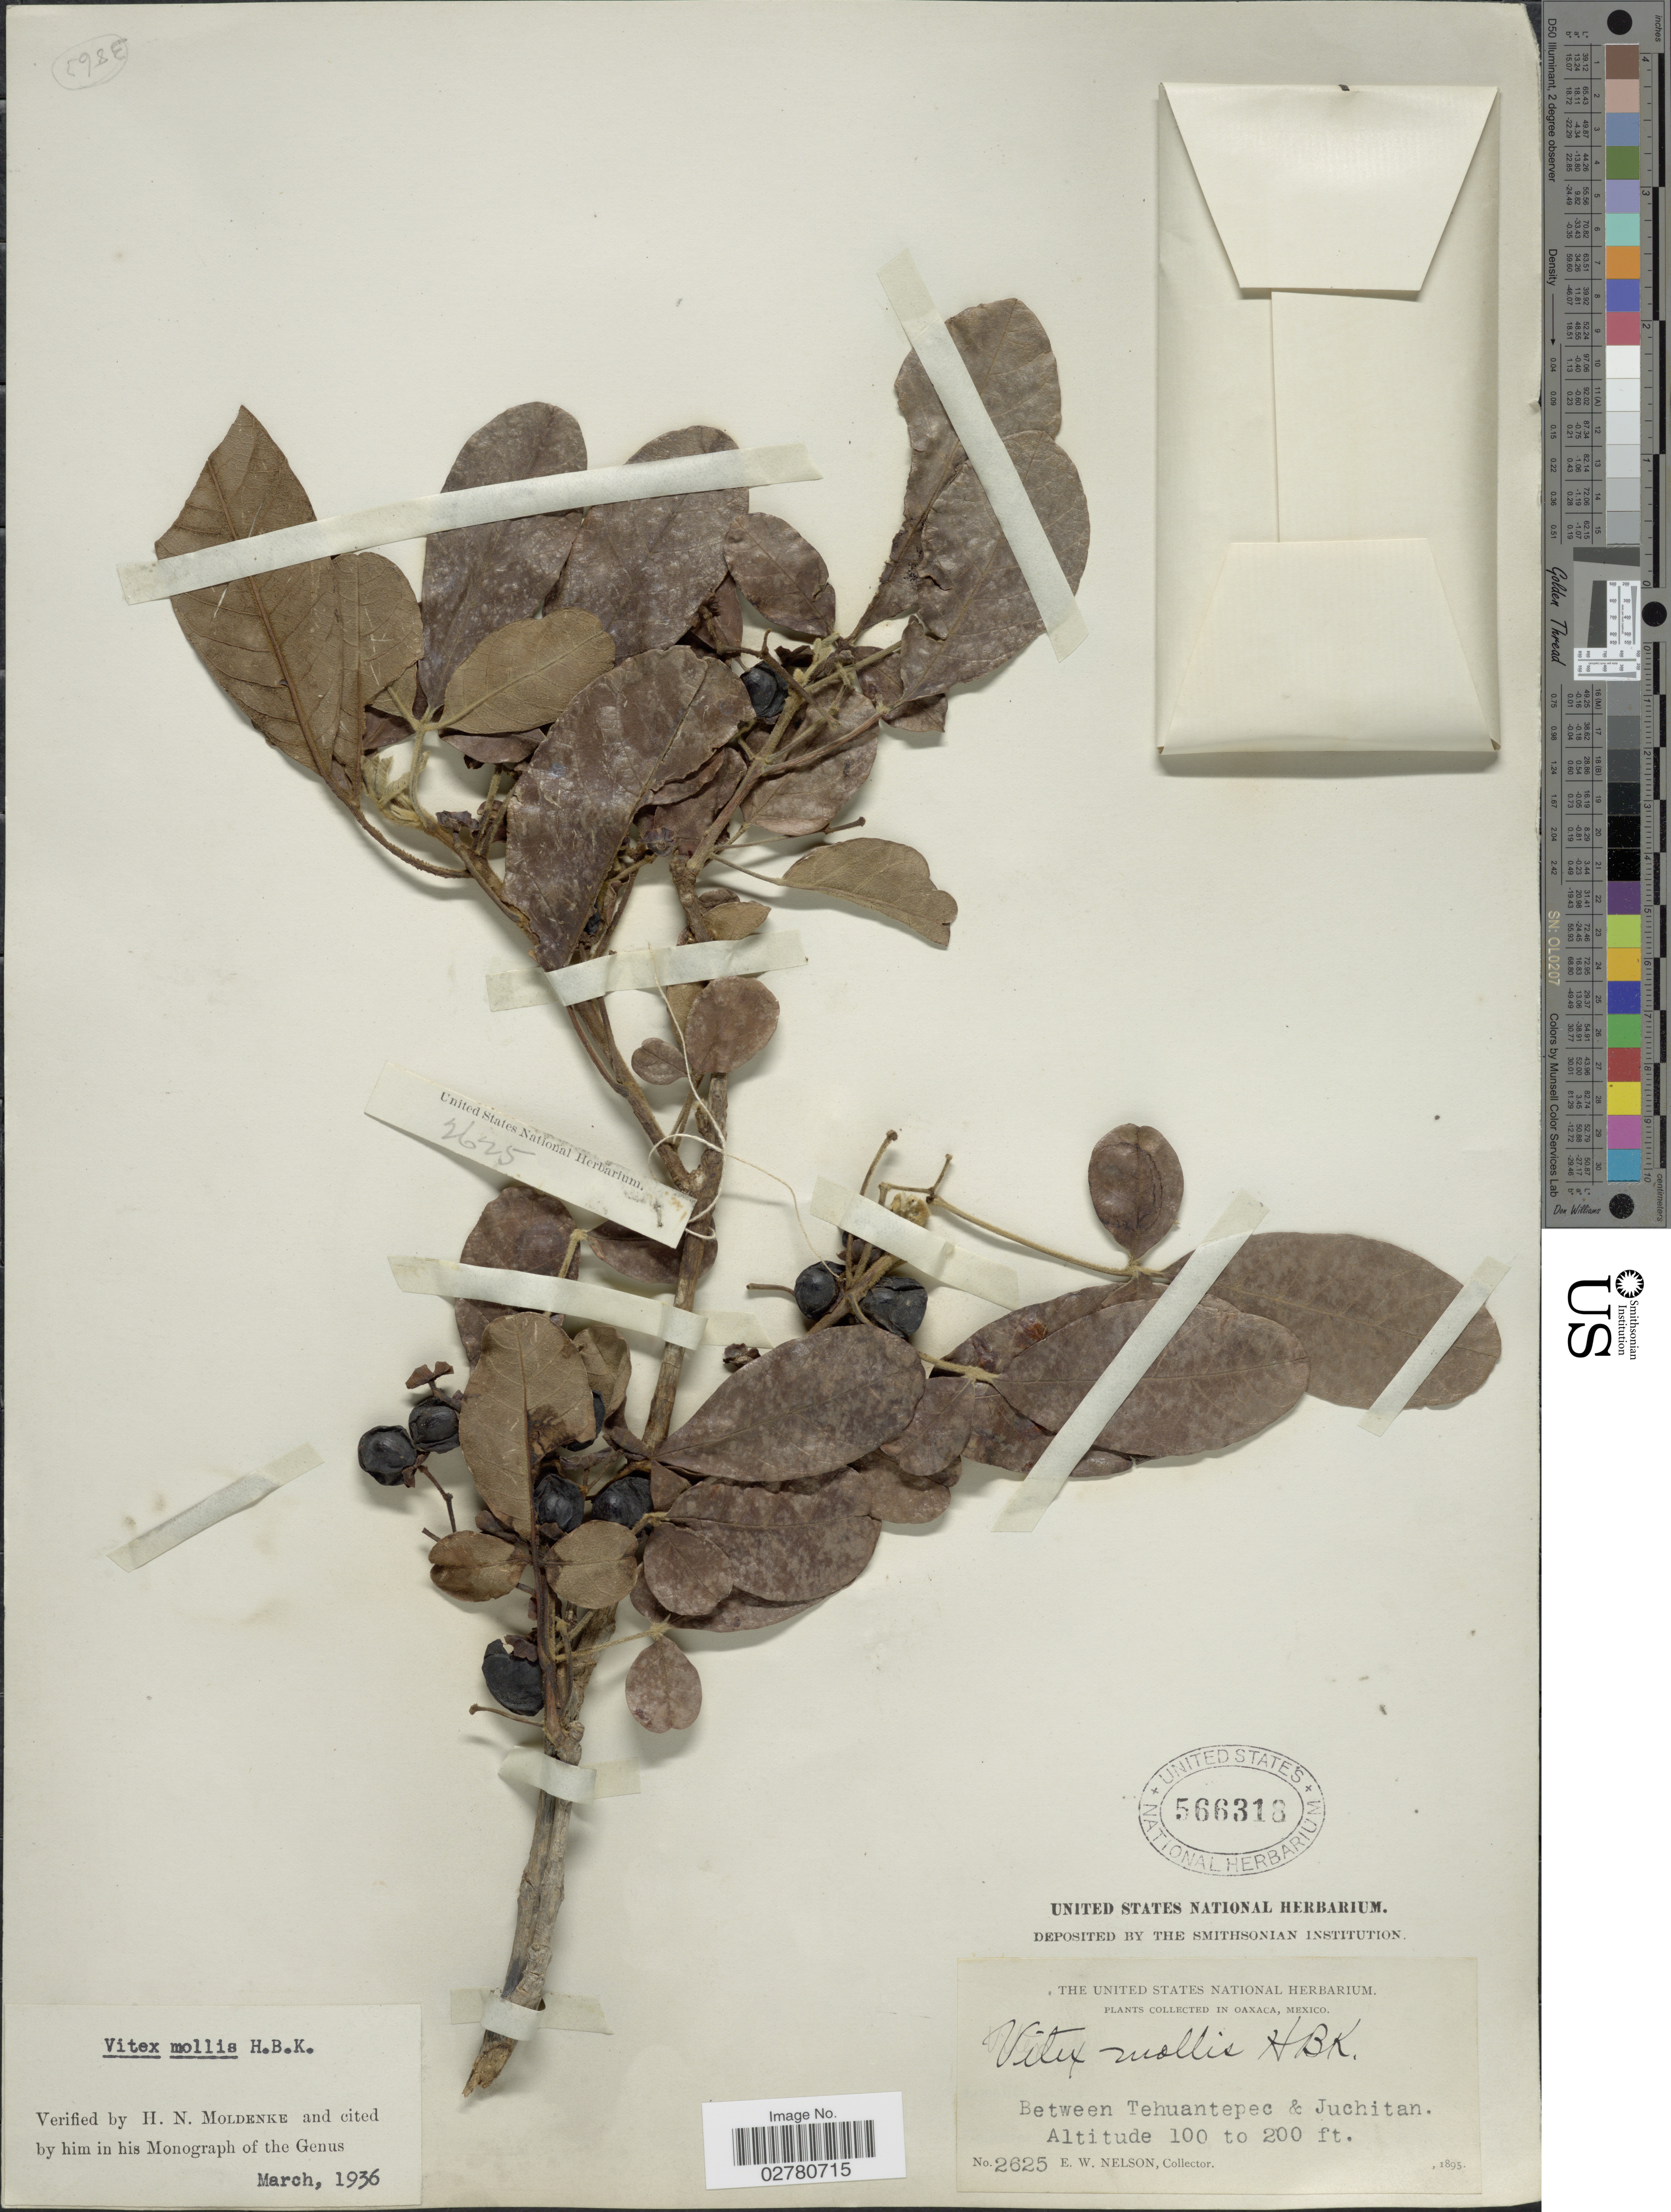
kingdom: Plantae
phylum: Tracheophyta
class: Magnoliopsida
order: Lamiales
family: Lamiaceae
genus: Vitex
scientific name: Vitex mollis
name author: Kunth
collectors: E. W. Nelson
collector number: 2625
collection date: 1895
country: Mexico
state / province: Oaxaca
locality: Between Tehuantepec & Juchitan.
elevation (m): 30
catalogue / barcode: US 566318